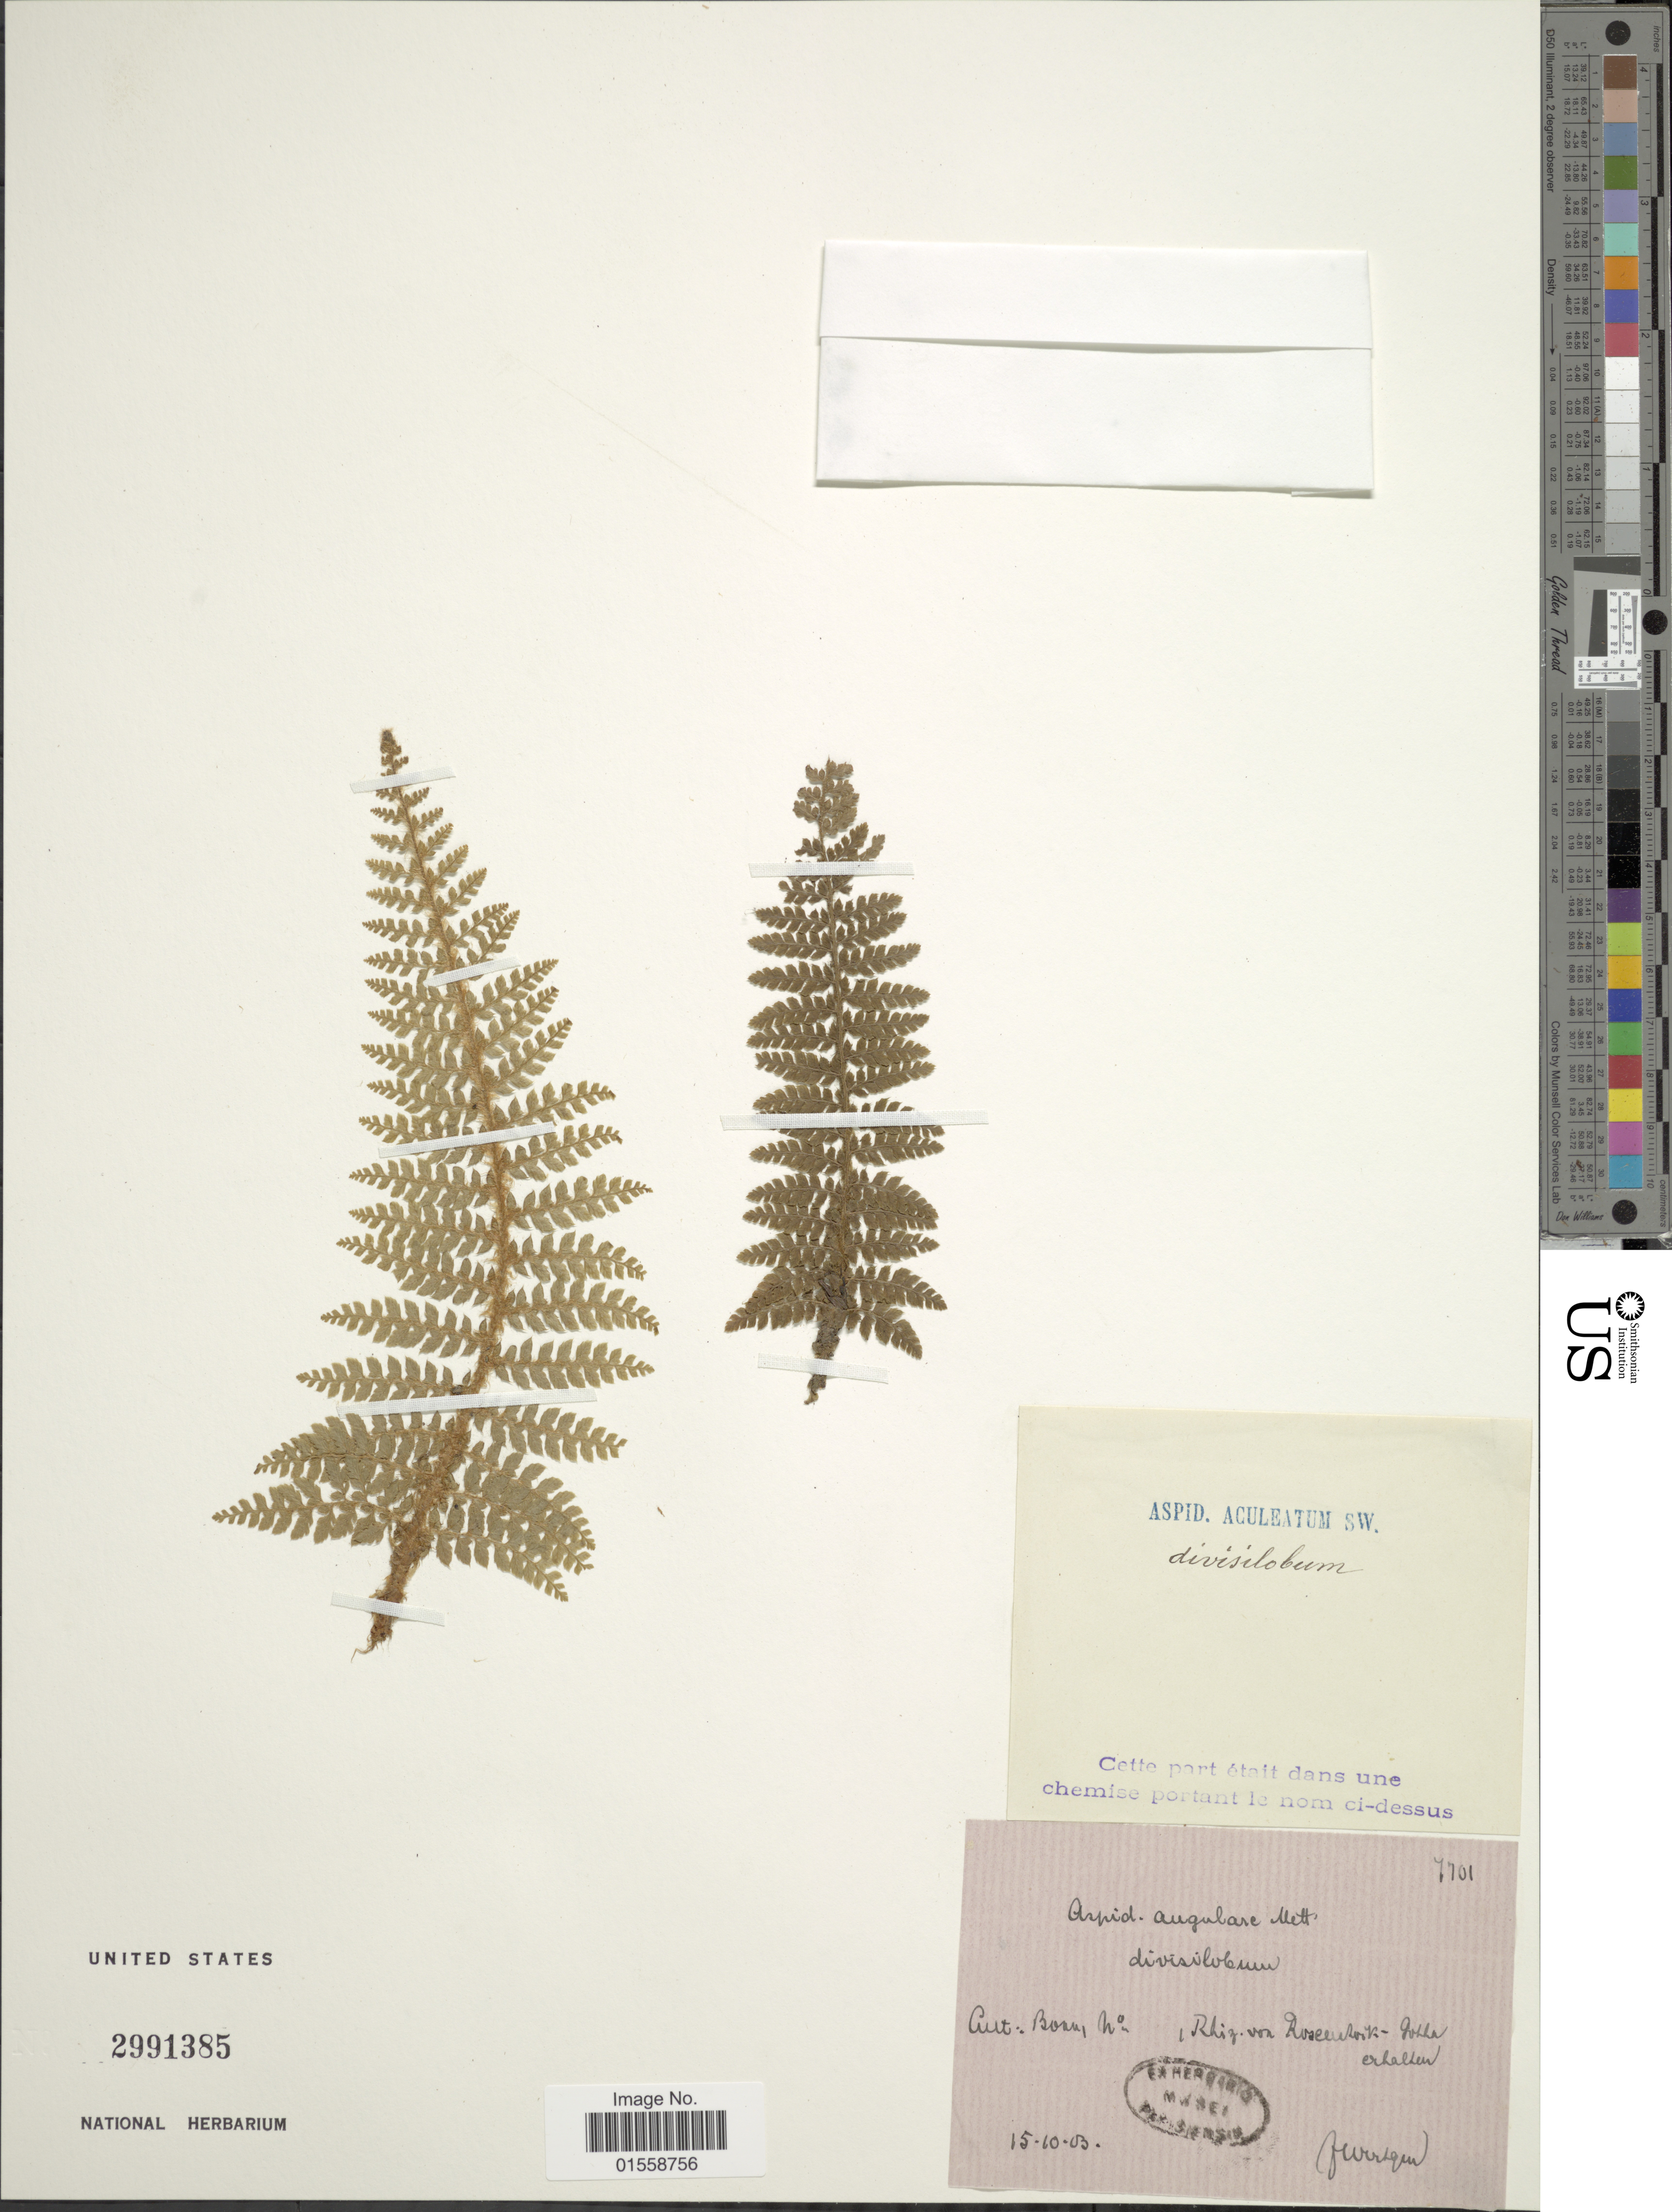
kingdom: Plantae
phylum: Tracheophyta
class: Polypodiopsida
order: Polypodiales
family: Dryopteridaceae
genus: Polystichum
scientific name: Polystichum setiferum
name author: (Forssk.) Moore ex Woynar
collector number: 7701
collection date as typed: Transcribed d/m/y: 15/10/83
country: Germany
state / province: Nordrhein-Westfalen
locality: Bonn, No., Rhiz. von Rosenlost-Golha erhalten [interpreted]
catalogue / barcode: US 2991385